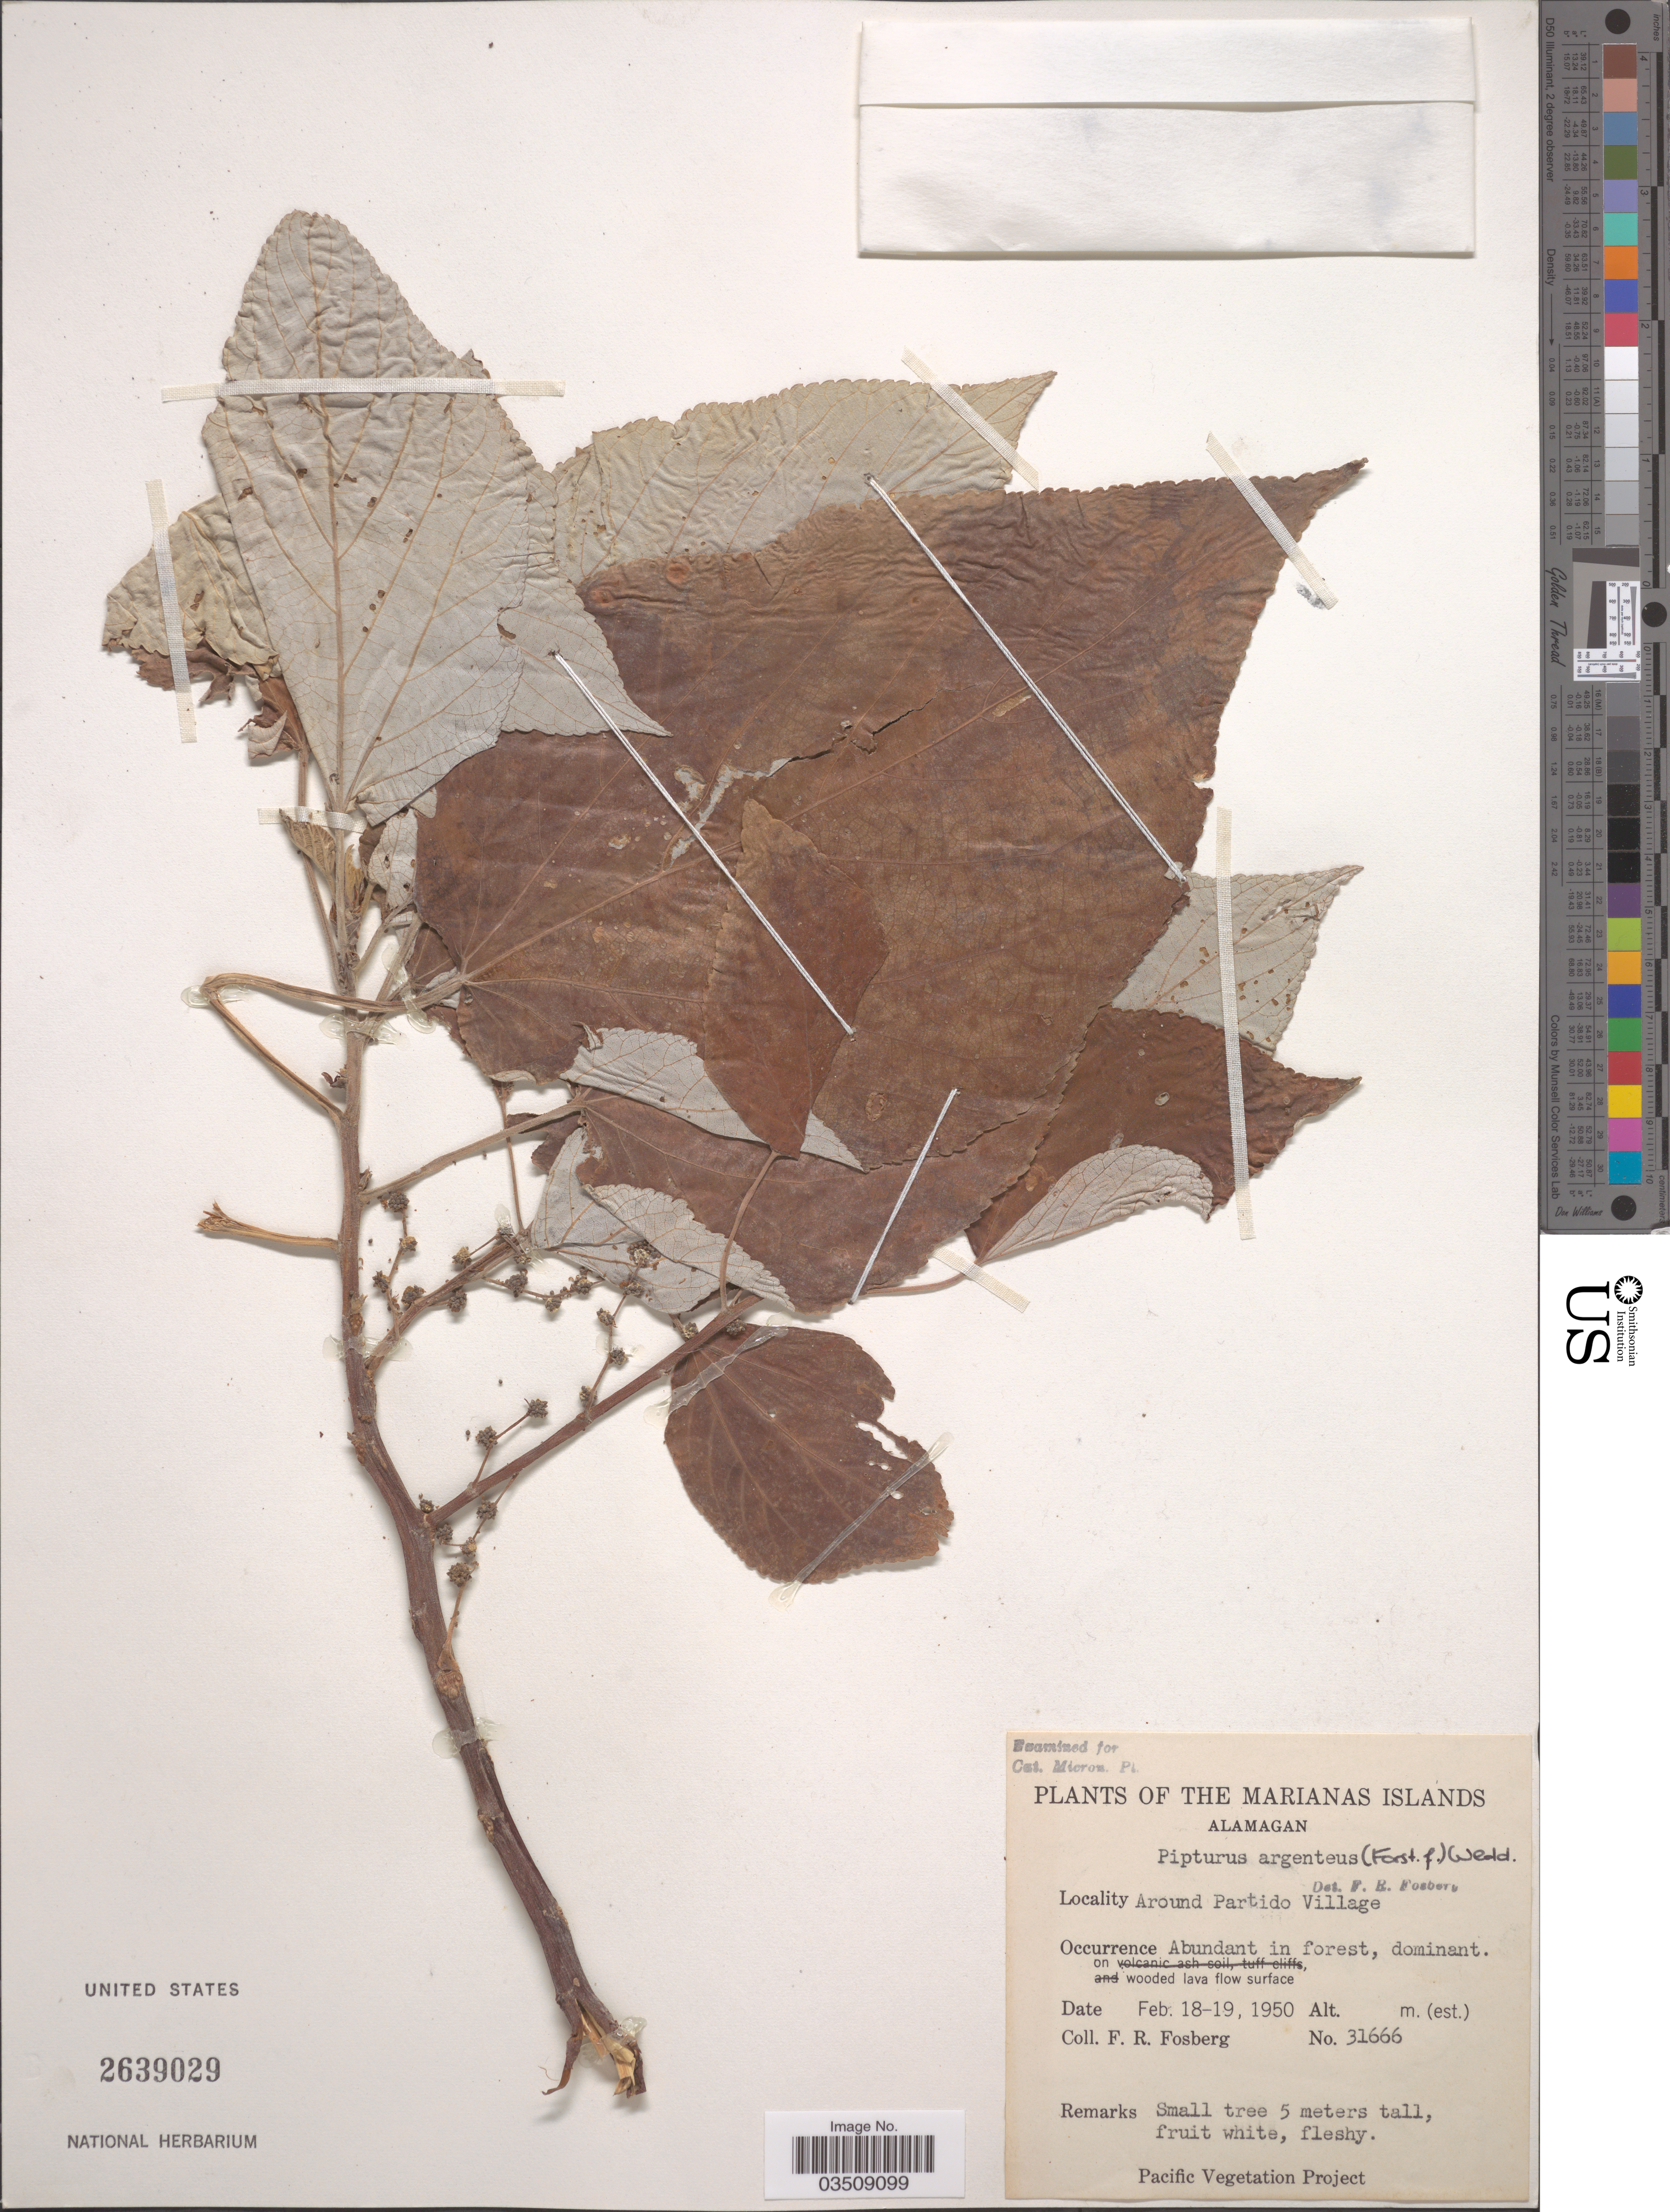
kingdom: Plantae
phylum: Tracheophyta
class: Magnoliopsida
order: Rosales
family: Urticaceae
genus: Pipturus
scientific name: Pipturus argenteus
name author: (G. Forst.) Wedd.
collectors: F. R. Fosberg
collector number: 31666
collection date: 1950-02-18/1950-02-19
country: Northern Mariana Islands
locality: Marianas Islands. Alamagan. Around Partido Village.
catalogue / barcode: US 2639029